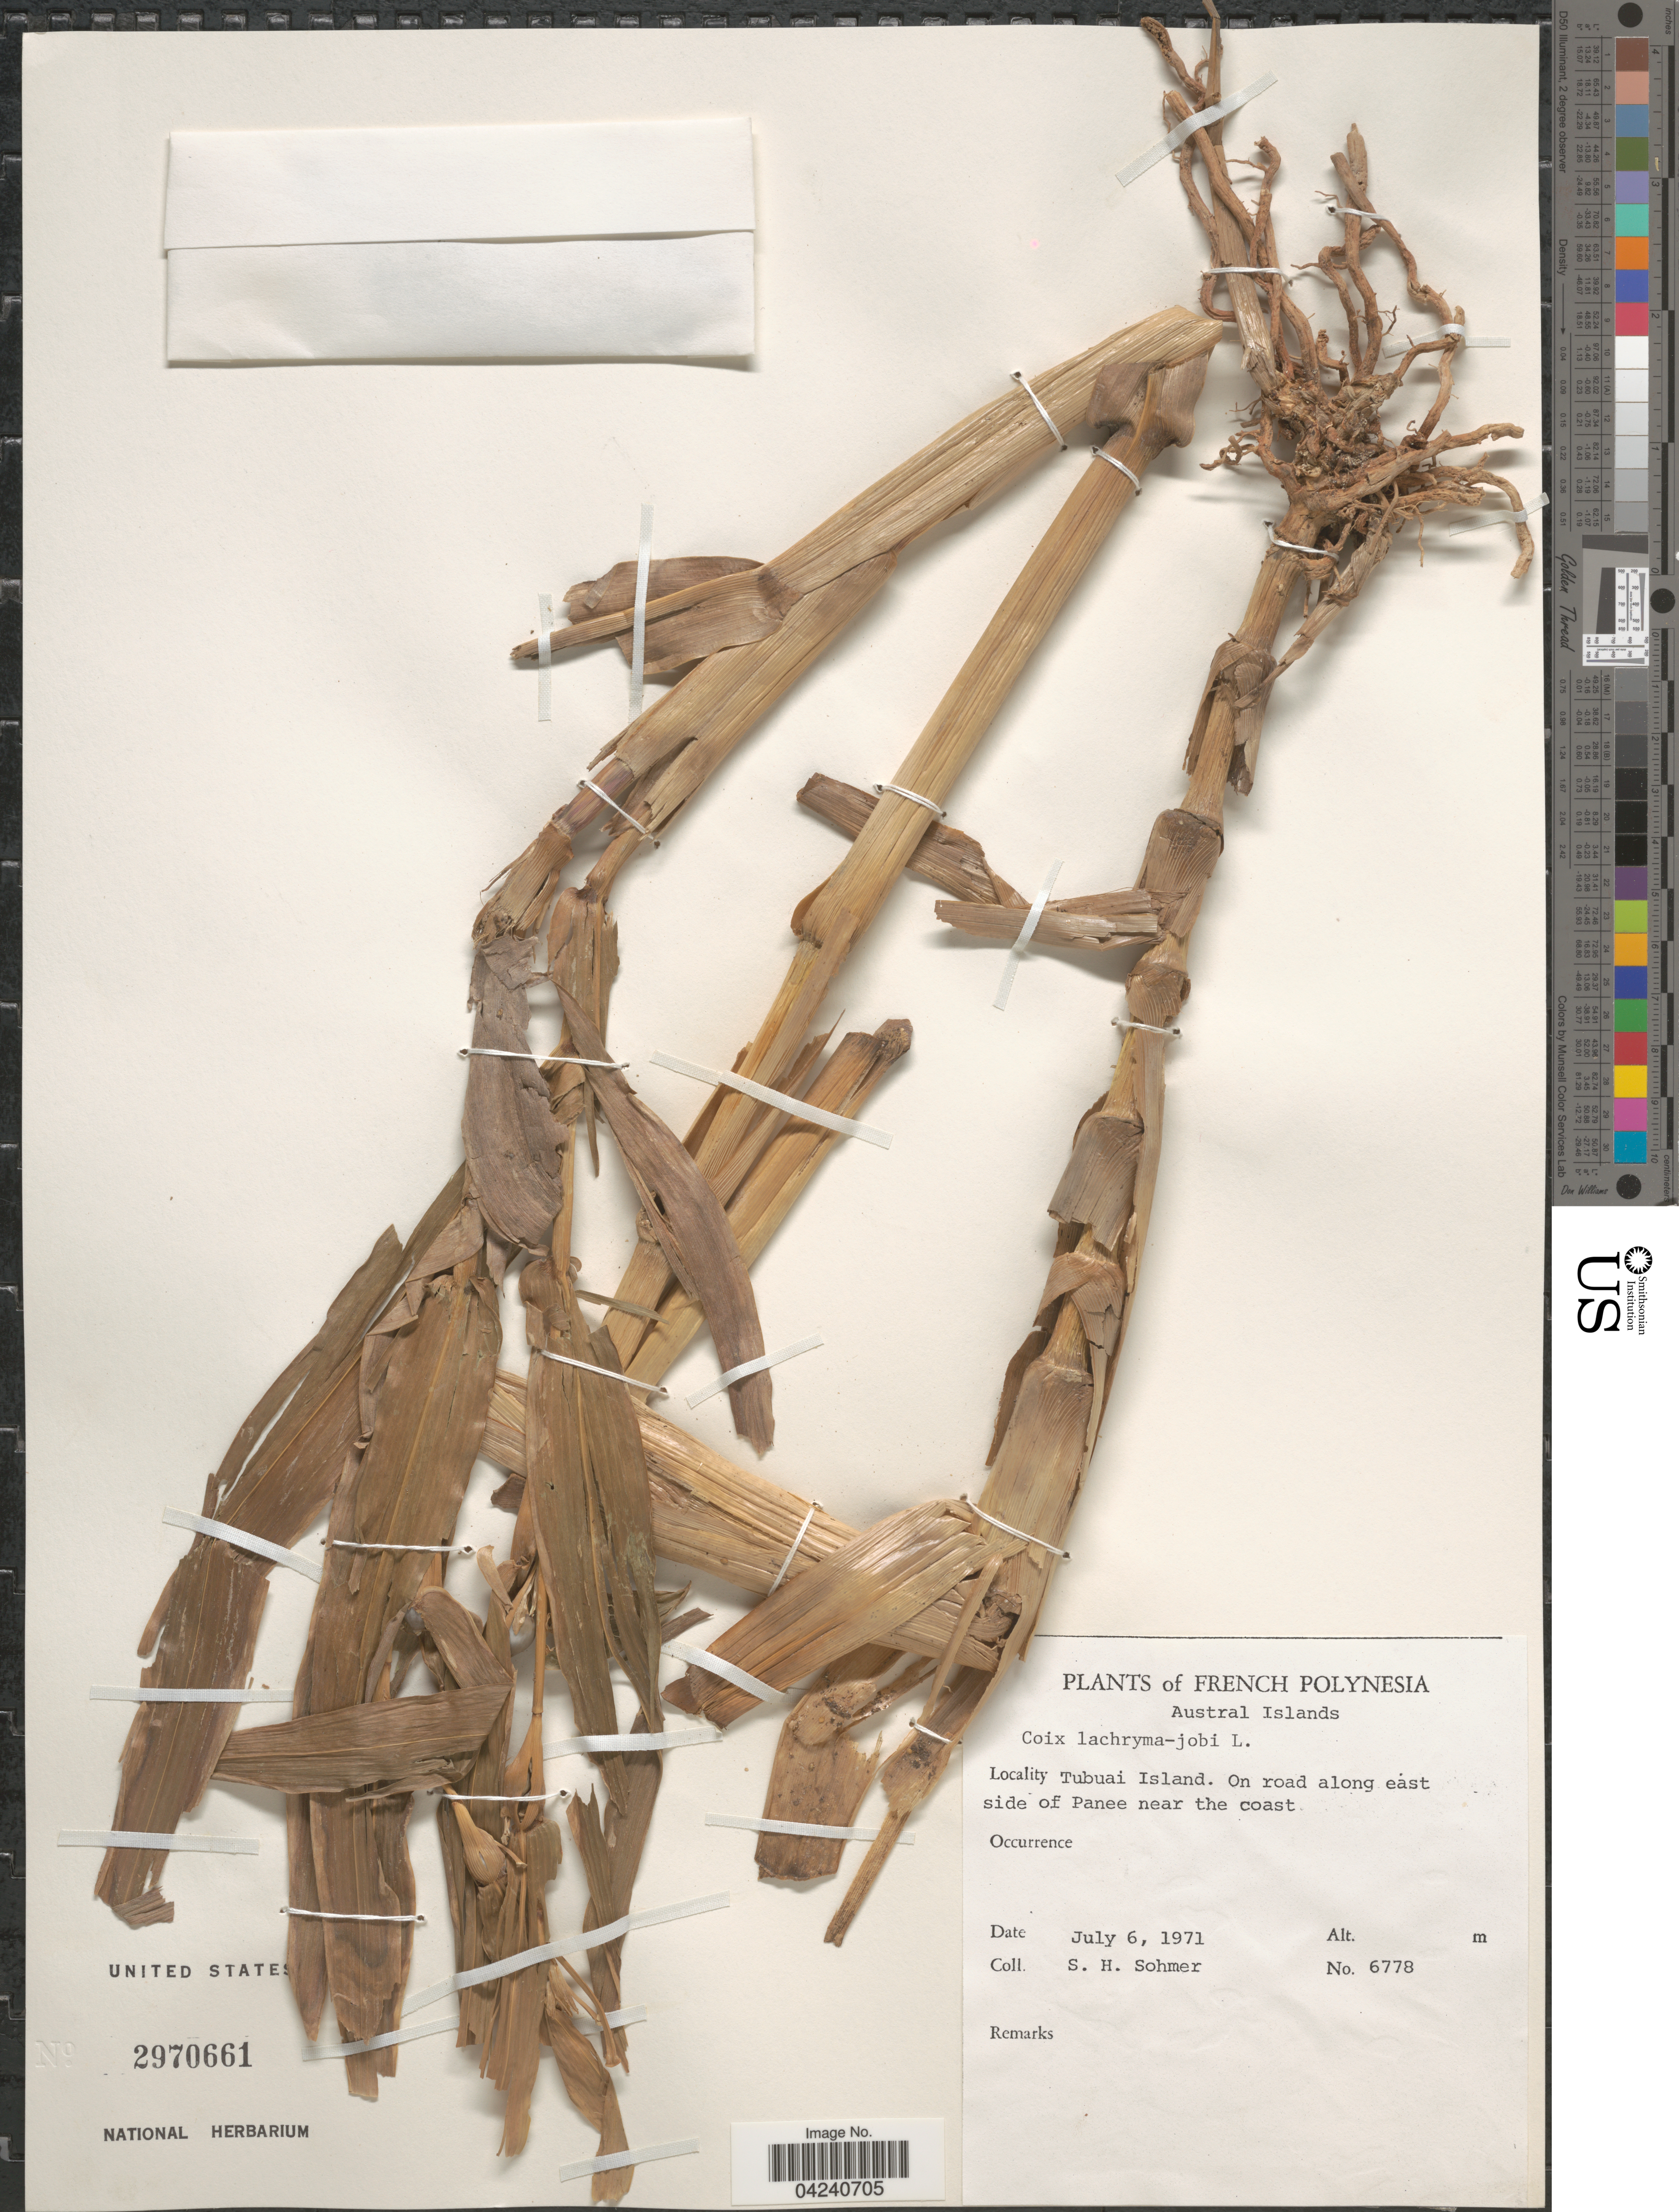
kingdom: Plantae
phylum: Tracheophyta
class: Liliopsida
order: Poales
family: Poaceae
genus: Coix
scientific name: Coix lacryma-jobi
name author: L.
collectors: S. H. Sohmer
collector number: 6778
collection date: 1971-07-06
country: French Polynesia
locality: Austral Islands. Tubuai Island. On road along east side of Panee near the coast.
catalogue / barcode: US 2970661